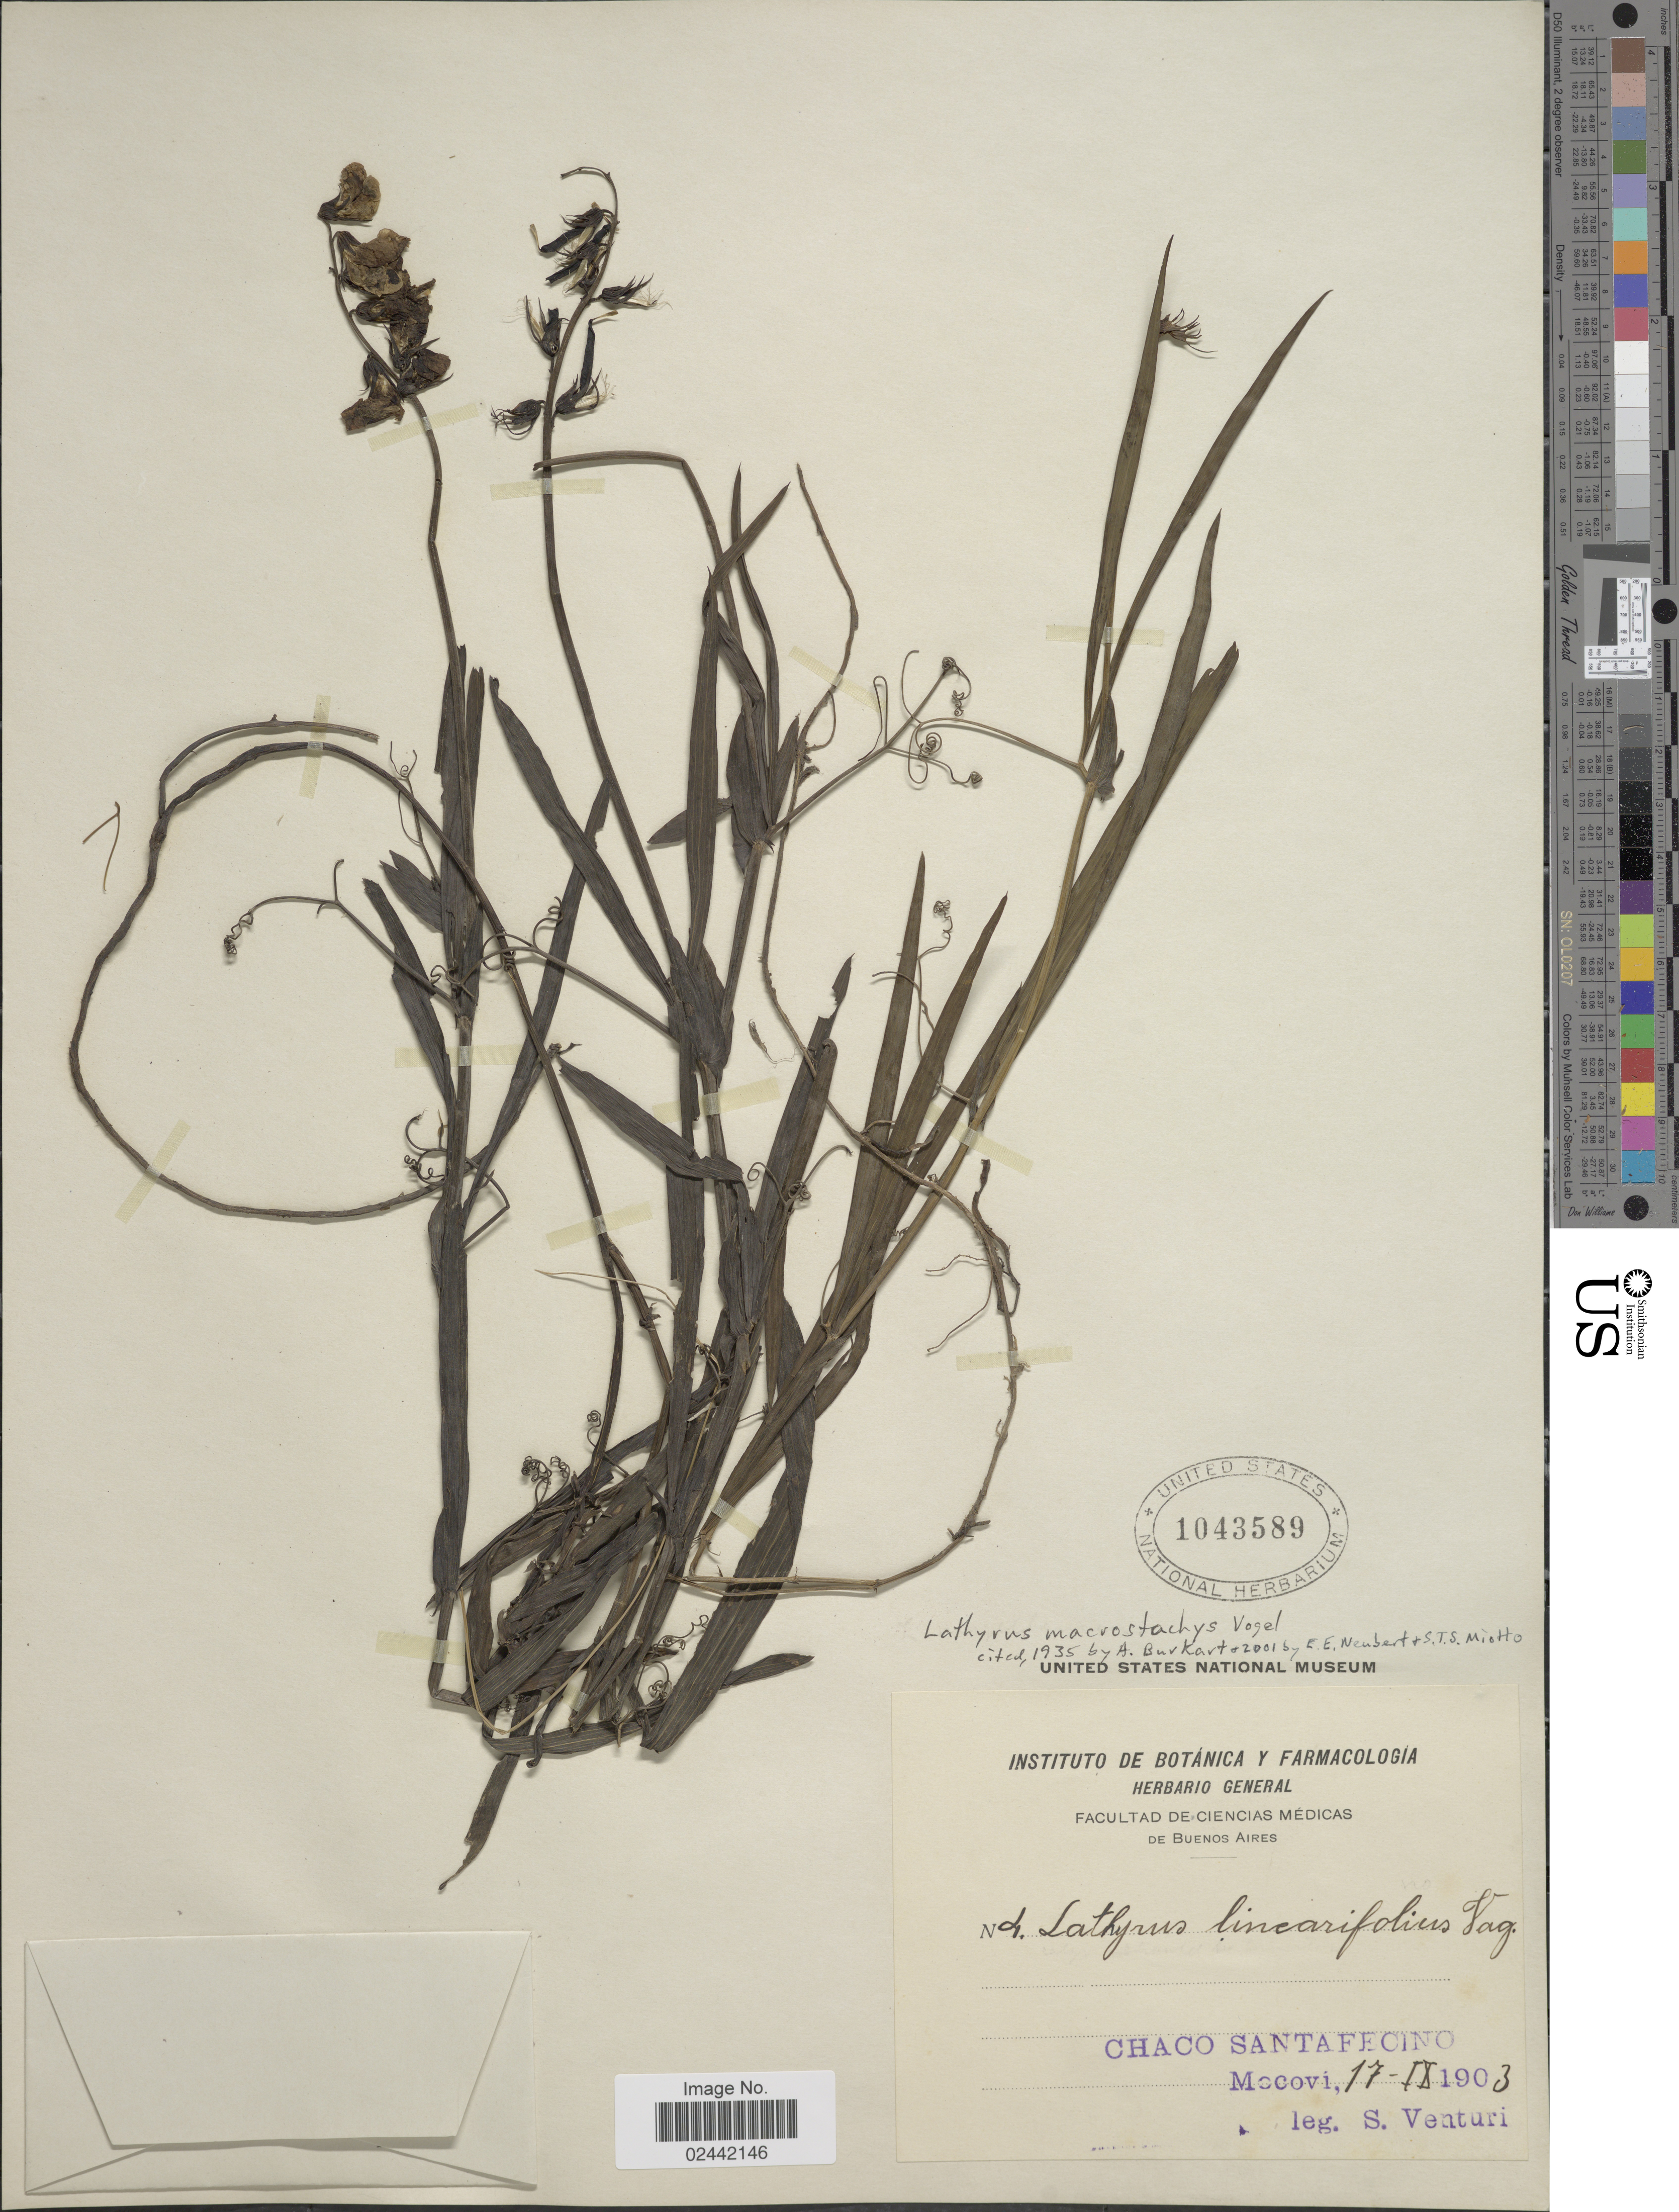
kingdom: Plantae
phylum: Tracheophyta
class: Magnoliopsida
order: Fabales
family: Fabaceae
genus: Lathyrus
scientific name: Lathyrus macrostachys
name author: Vogel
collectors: S. Venturi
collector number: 4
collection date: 1903-09-17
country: Argentina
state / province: Chaco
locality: Chaco Santafecino, Mocovi.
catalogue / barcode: US 1043589